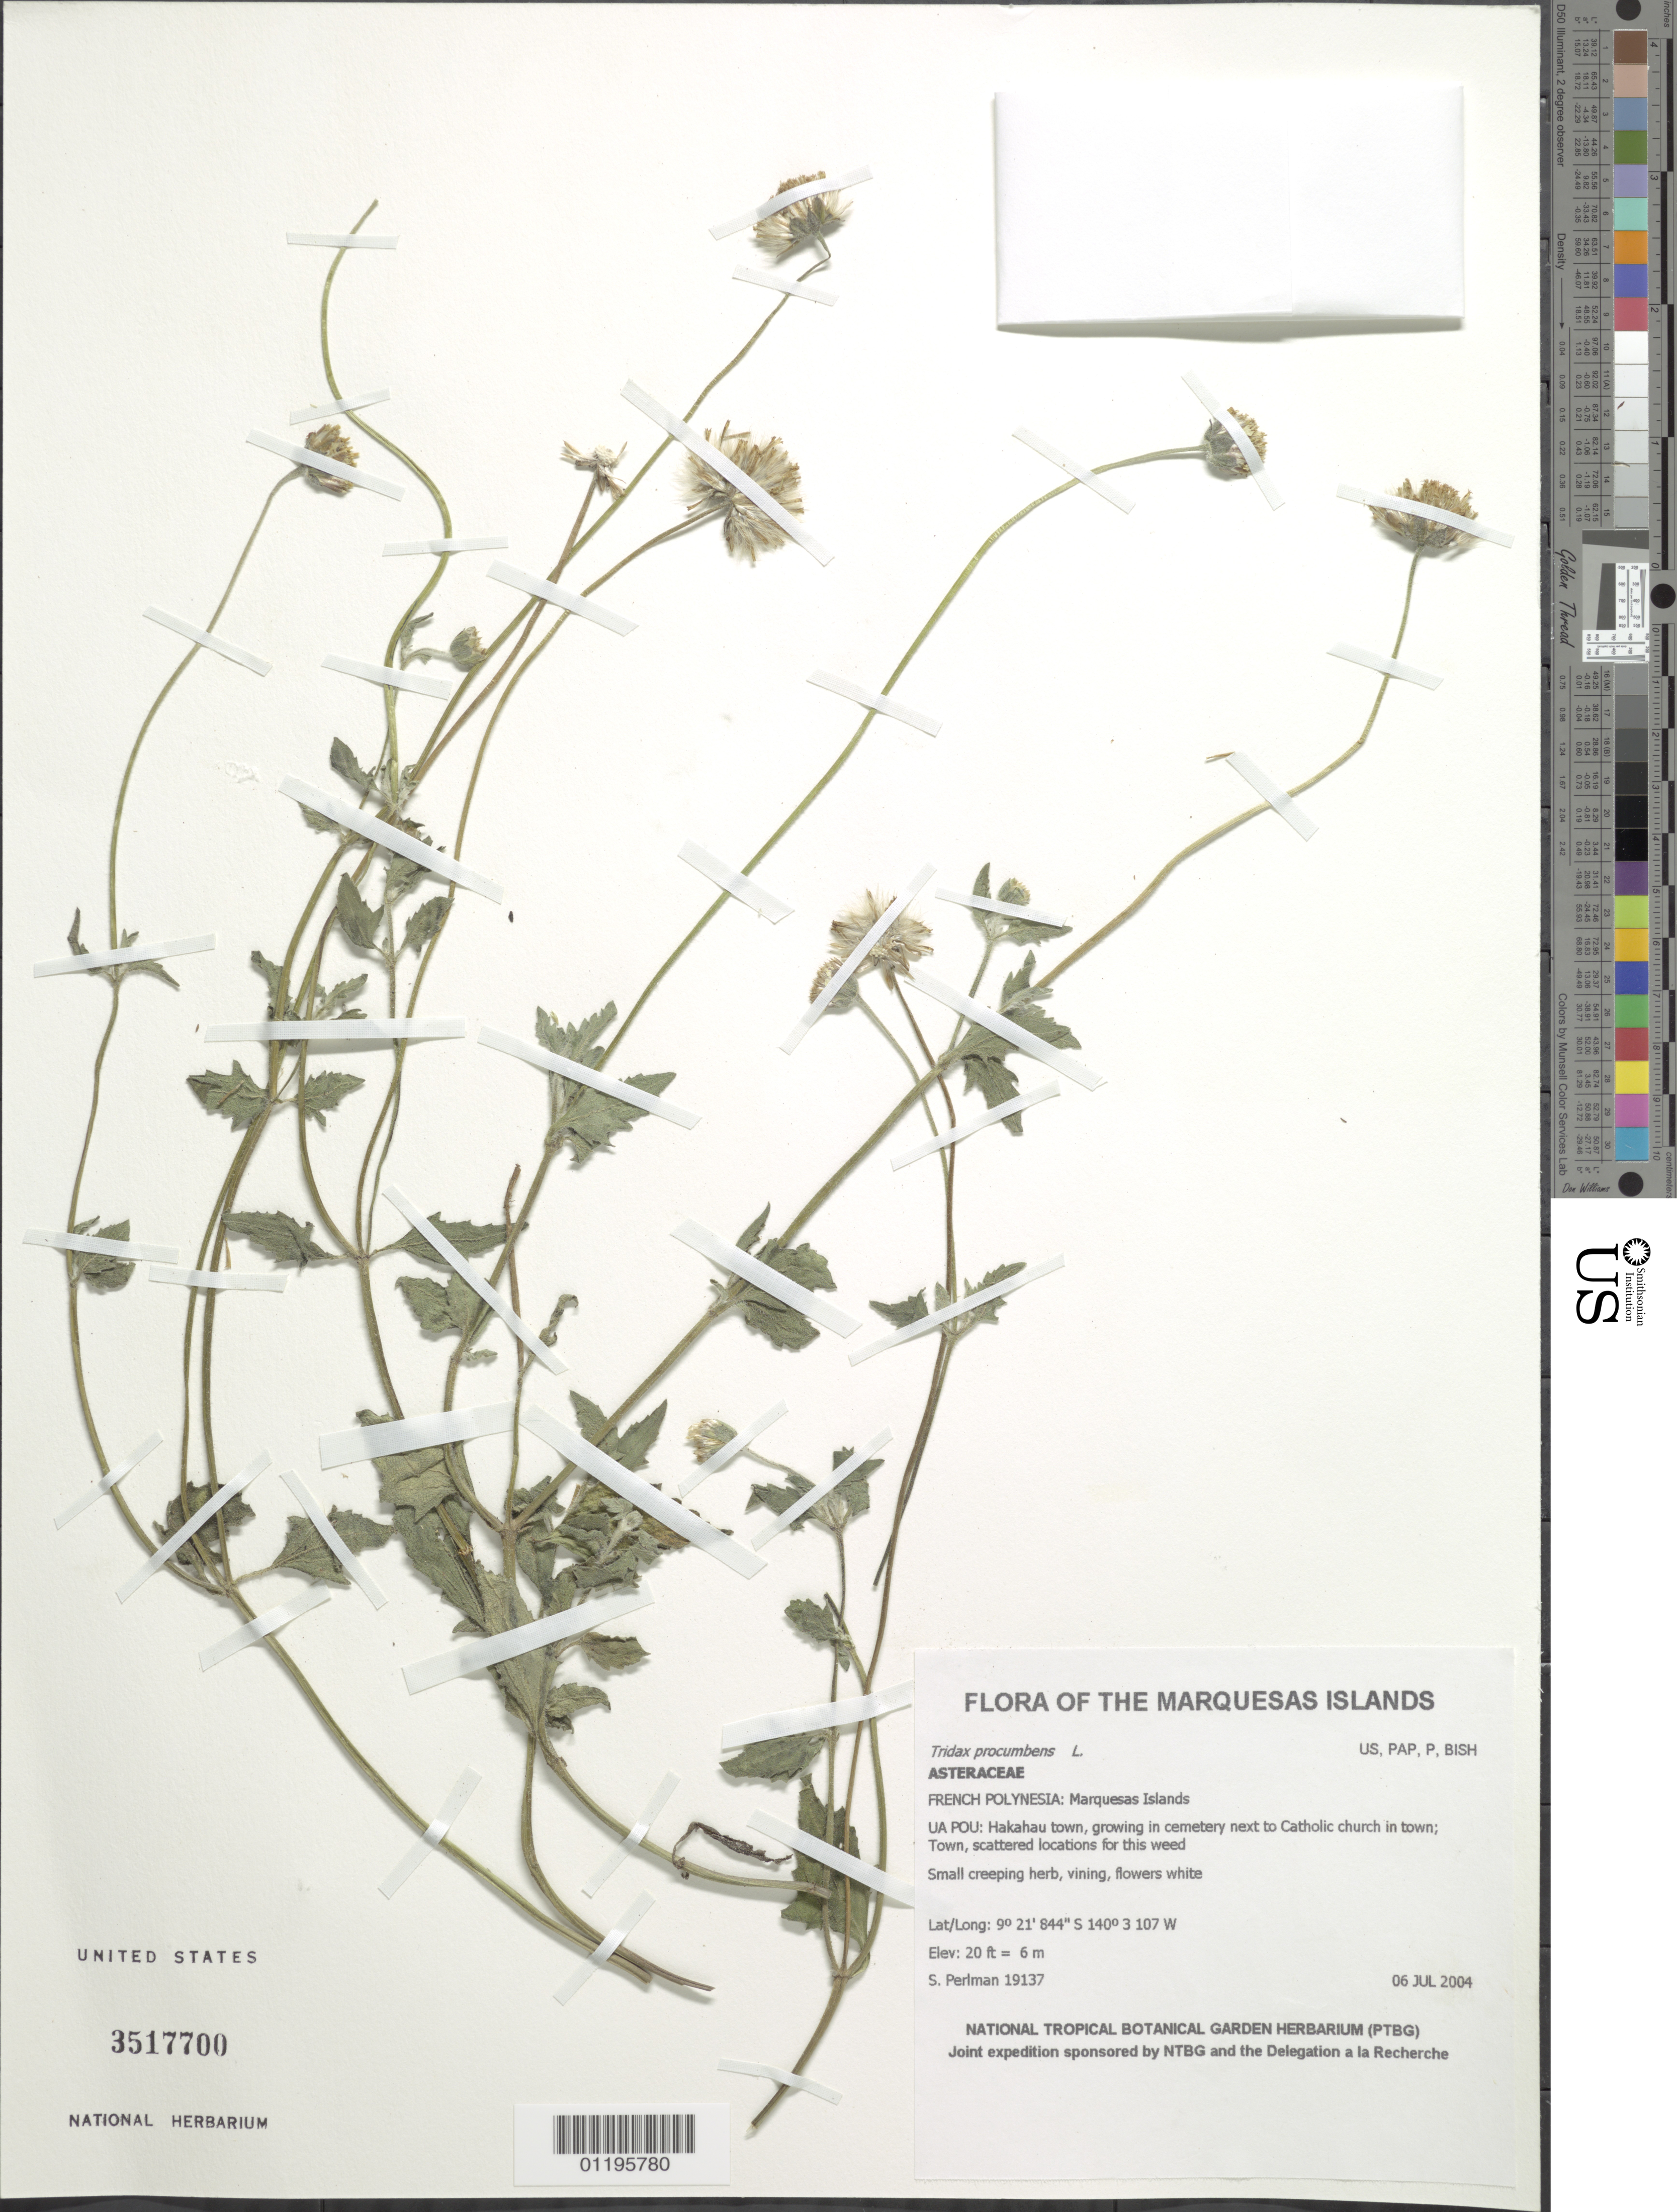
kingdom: Plantae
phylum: Tracheophyta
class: Magnoliopsida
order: Asterales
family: Asteraceae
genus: Tridax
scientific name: Tridax procumbens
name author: L.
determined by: Lorence, David H., (PTBG), National Tropical Botanical Garden (UNITED STATES)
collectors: S. P. Perlman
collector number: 19137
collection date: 2004-07-06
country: French Polynesia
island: Ua Pou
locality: Hakahau town, growing in cemetery next to Catholic church in town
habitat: Town, scattered locations for this weed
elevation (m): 6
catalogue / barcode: US 3517700